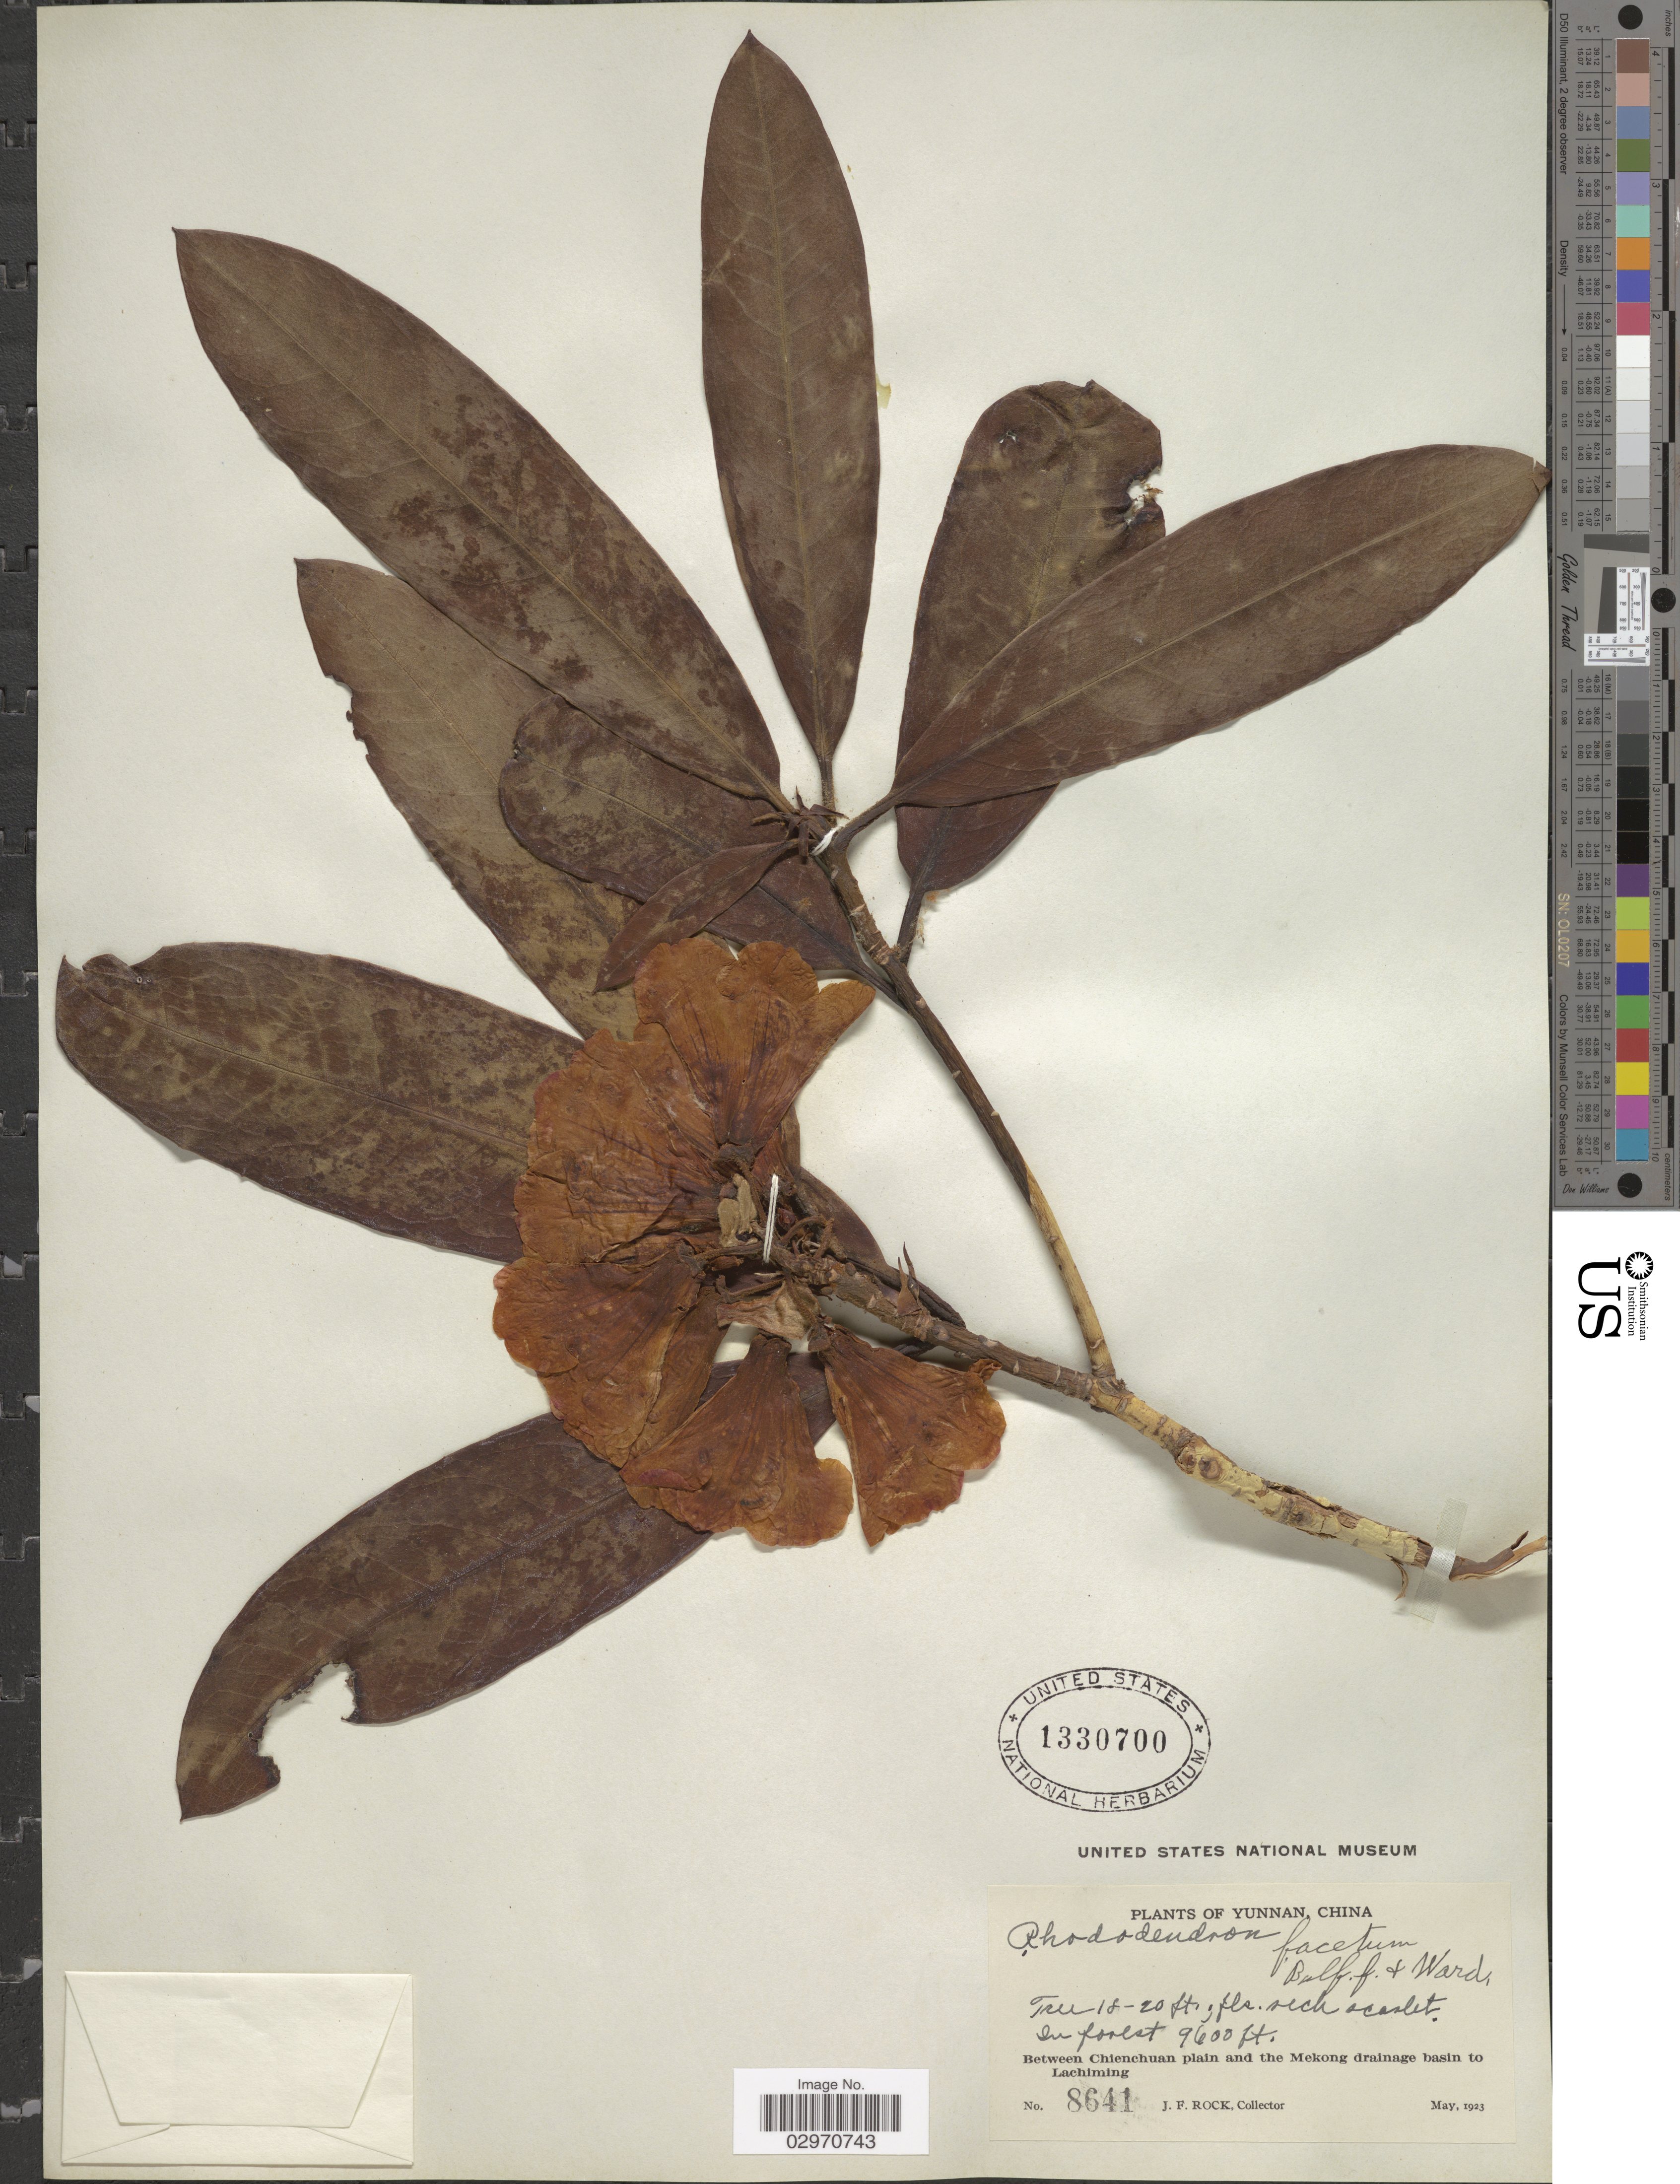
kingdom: Plantae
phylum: Tracheophyta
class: Magnoliopsida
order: Ericales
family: Ericaceae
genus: Rhododendron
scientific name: Rhododendron facetum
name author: Balf. f. & Ward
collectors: J. Rock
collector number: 8641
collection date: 1923-05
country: China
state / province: Yunnan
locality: Between Chienchuan plain and the Mekong drainage basin to Lachiming.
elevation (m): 2926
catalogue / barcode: US 1330700